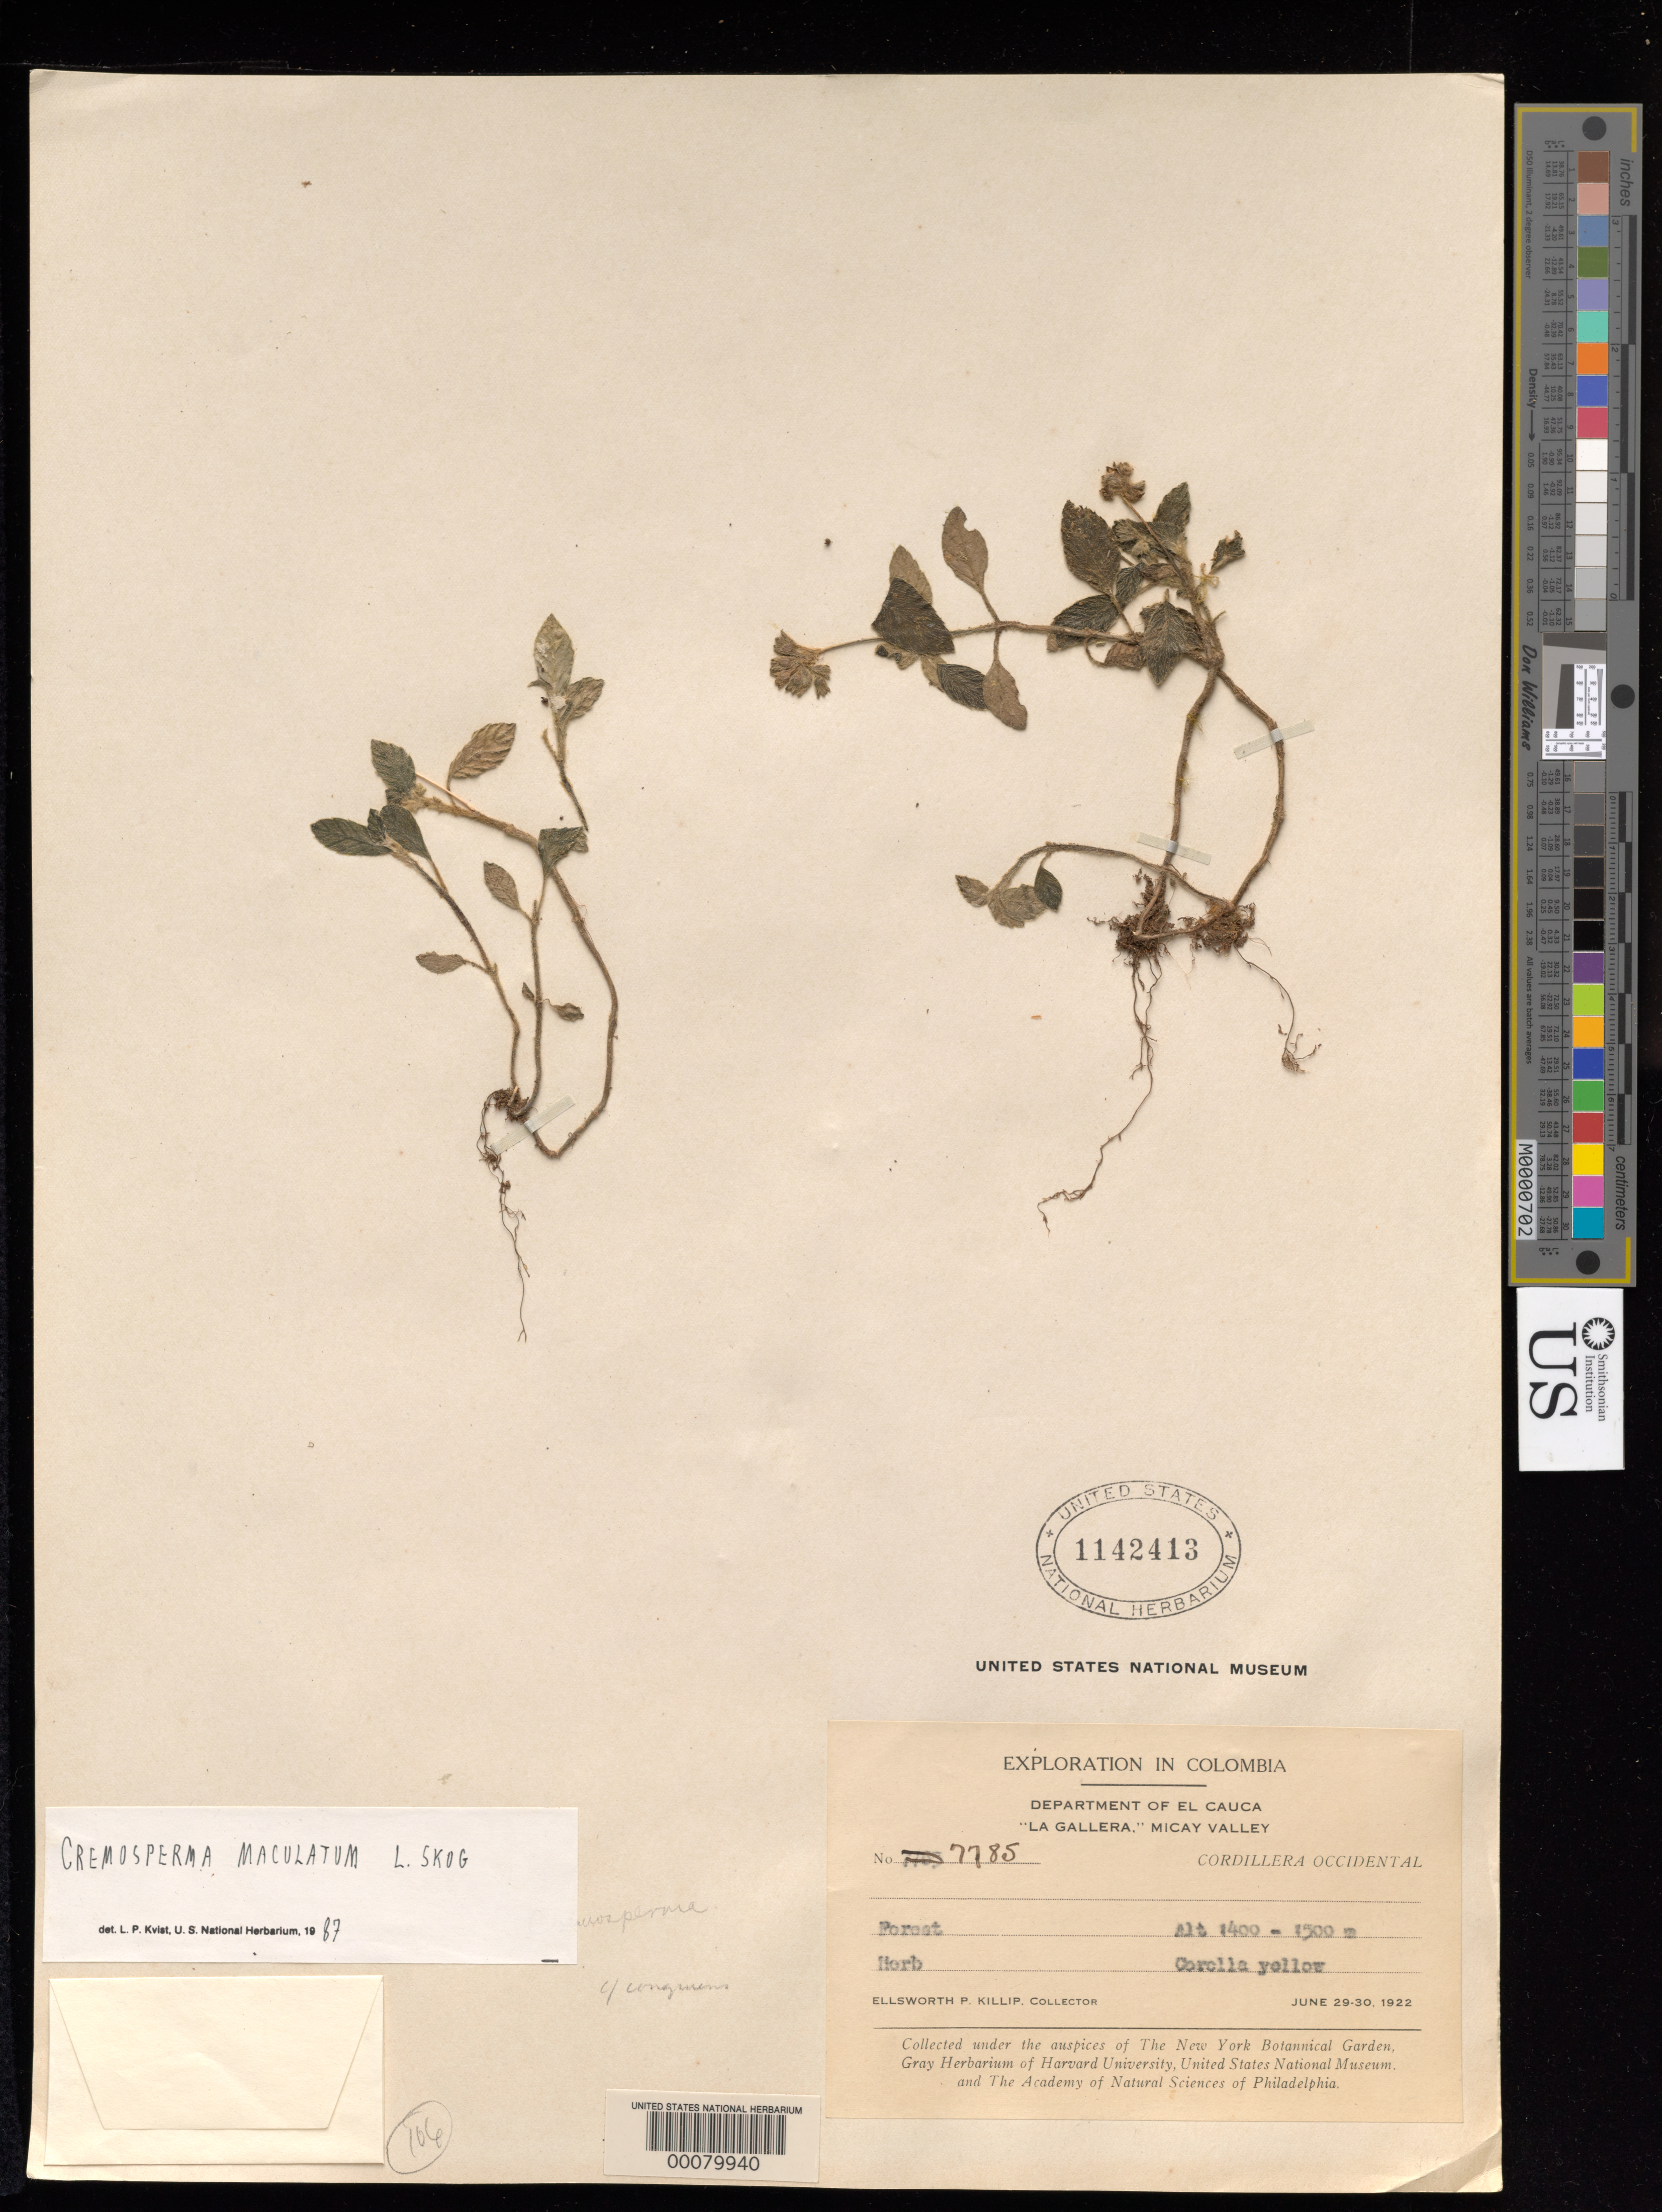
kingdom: Plantae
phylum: Tracheophyta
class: Magnoliopsida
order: Lamiales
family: Gesneriaceae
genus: Cremosperma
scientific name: Cremosperma maculatum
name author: L.E. Skog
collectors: E. P. Killip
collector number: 7785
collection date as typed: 29-30 Jun 1922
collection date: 1922-06-29/1922-06-30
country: Colombia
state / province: Cauca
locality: La Gallera,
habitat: Forest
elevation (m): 1400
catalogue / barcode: US 1142413